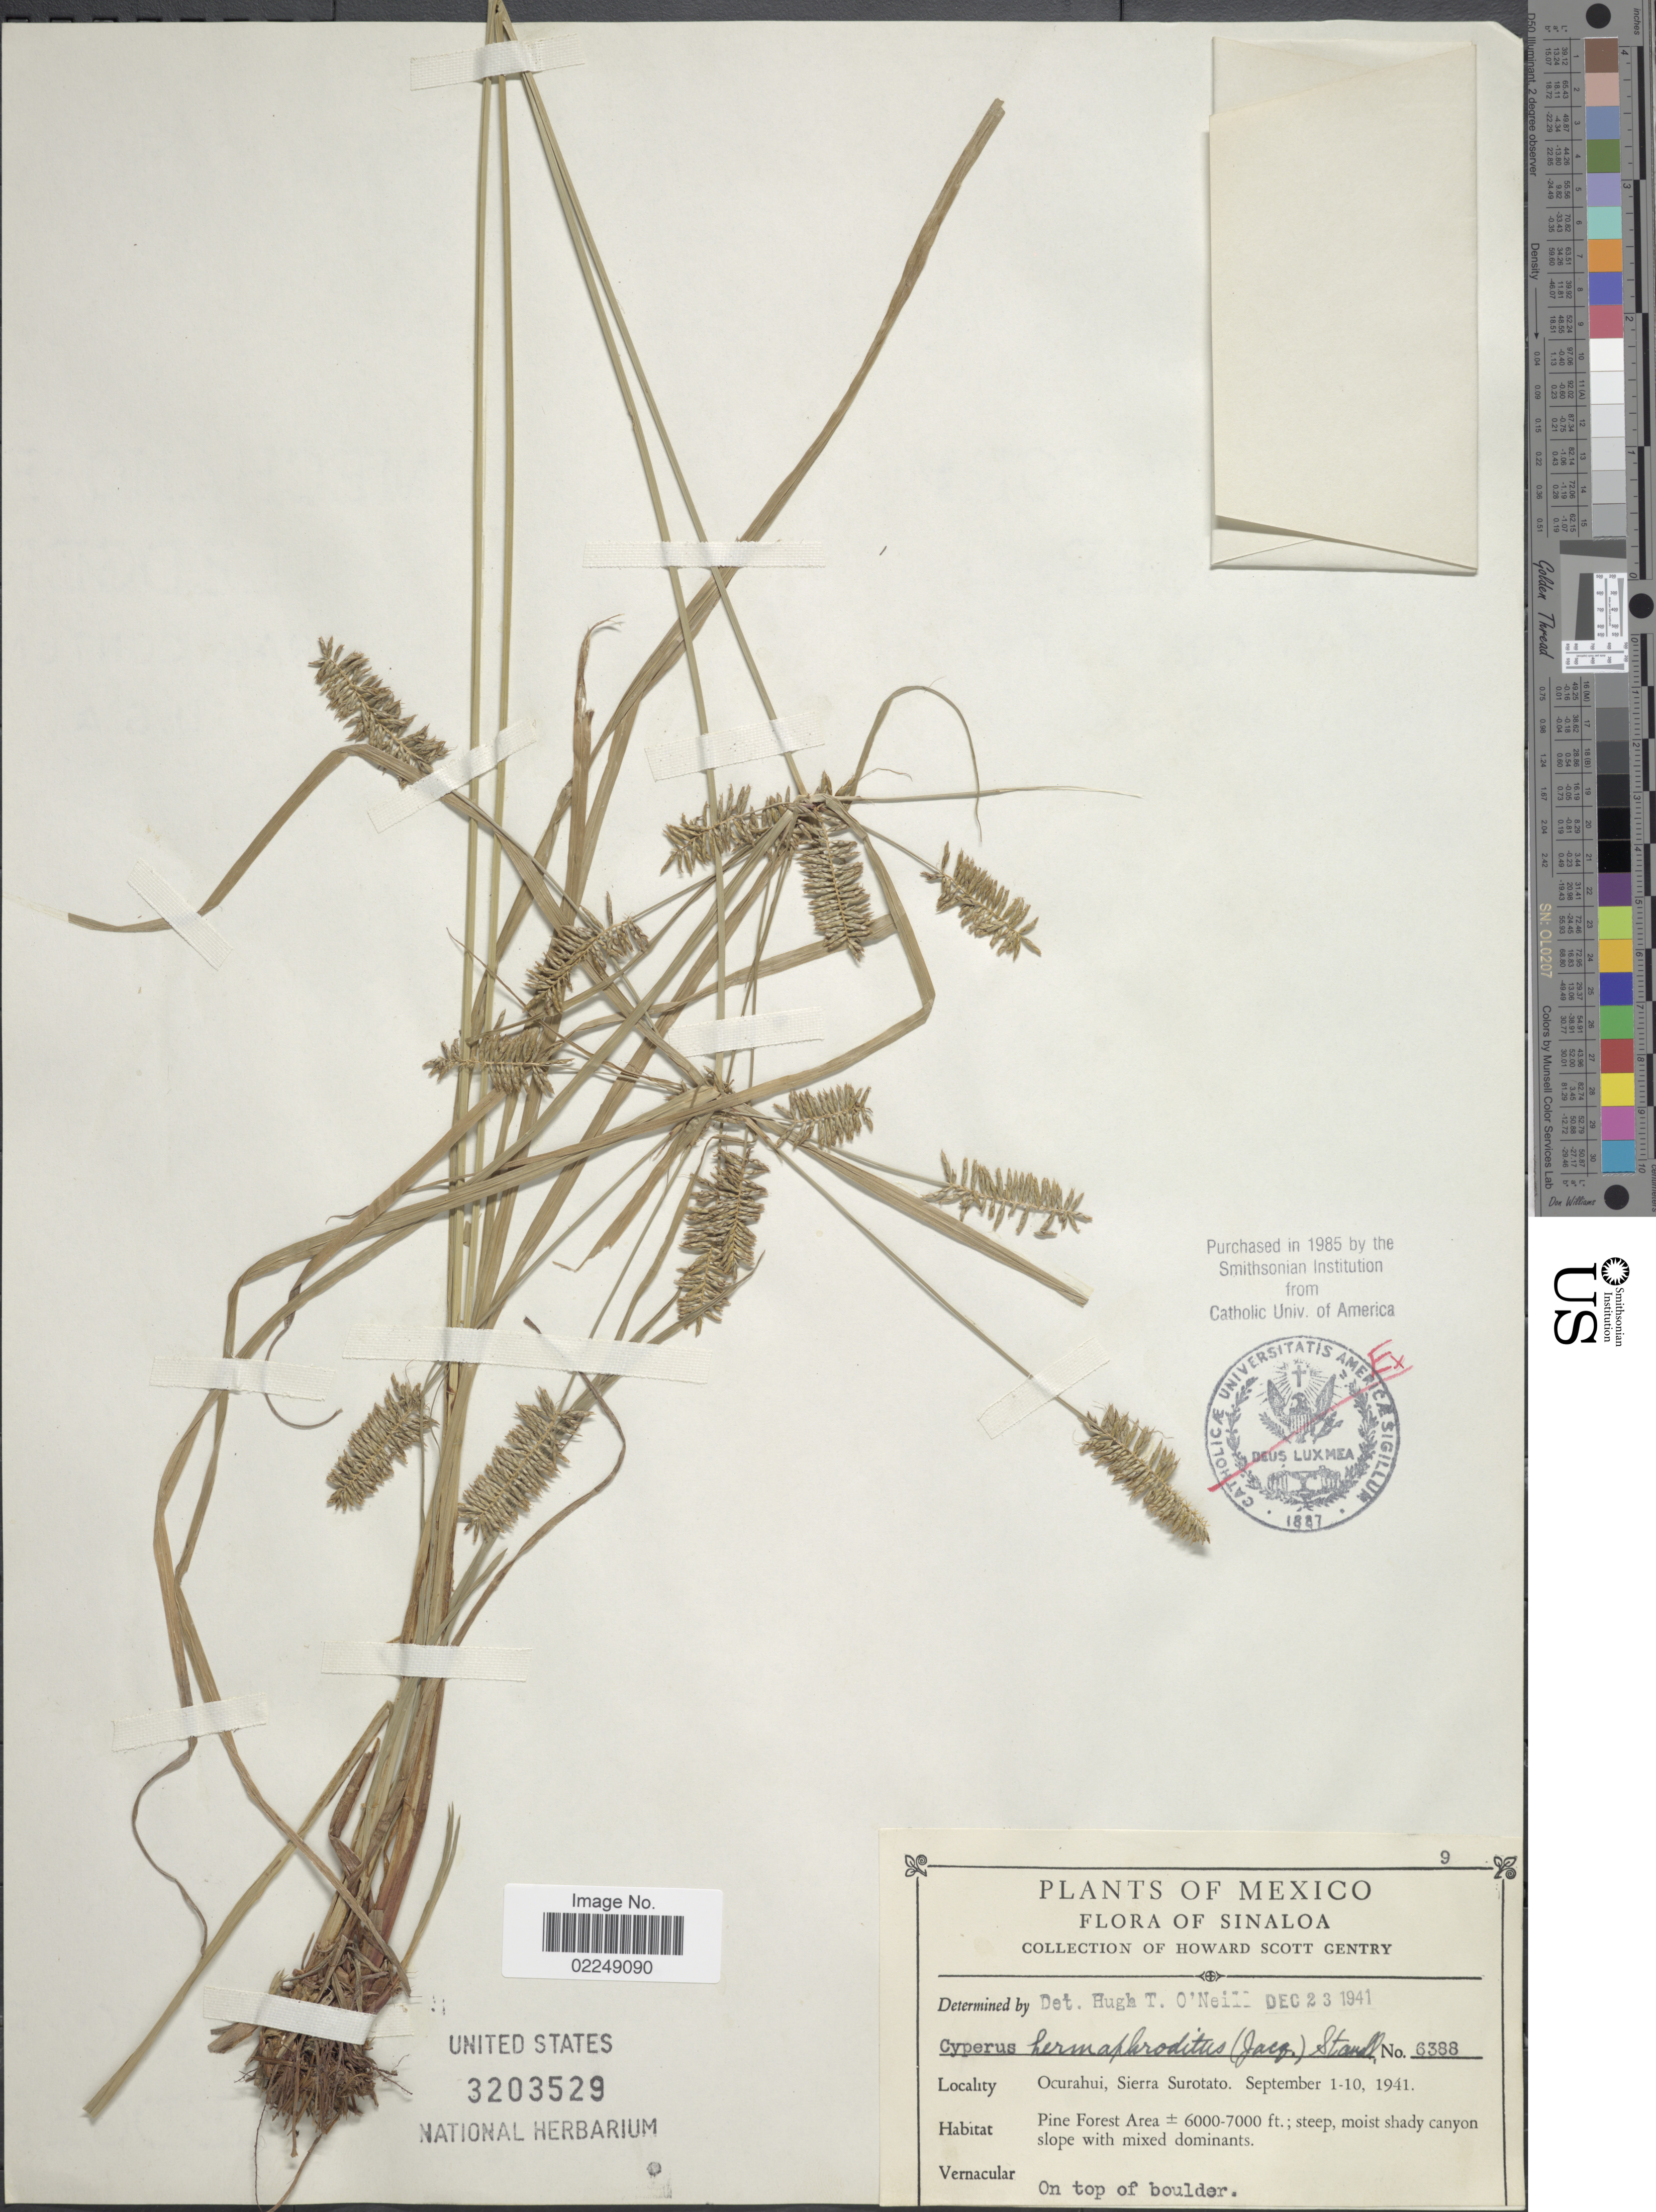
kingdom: Plantae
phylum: Tracheophyta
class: Liliopsida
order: Poales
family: Cyperaceae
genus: Cyperus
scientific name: Cyperus hermaphroditus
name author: (Jacq.) Standl.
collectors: H. S. Gentry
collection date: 1941-09-01/1941-09-10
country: Mexico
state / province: Sinaloa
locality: Ocurahui, Sierra Surotato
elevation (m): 1829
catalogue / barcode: US 3203529